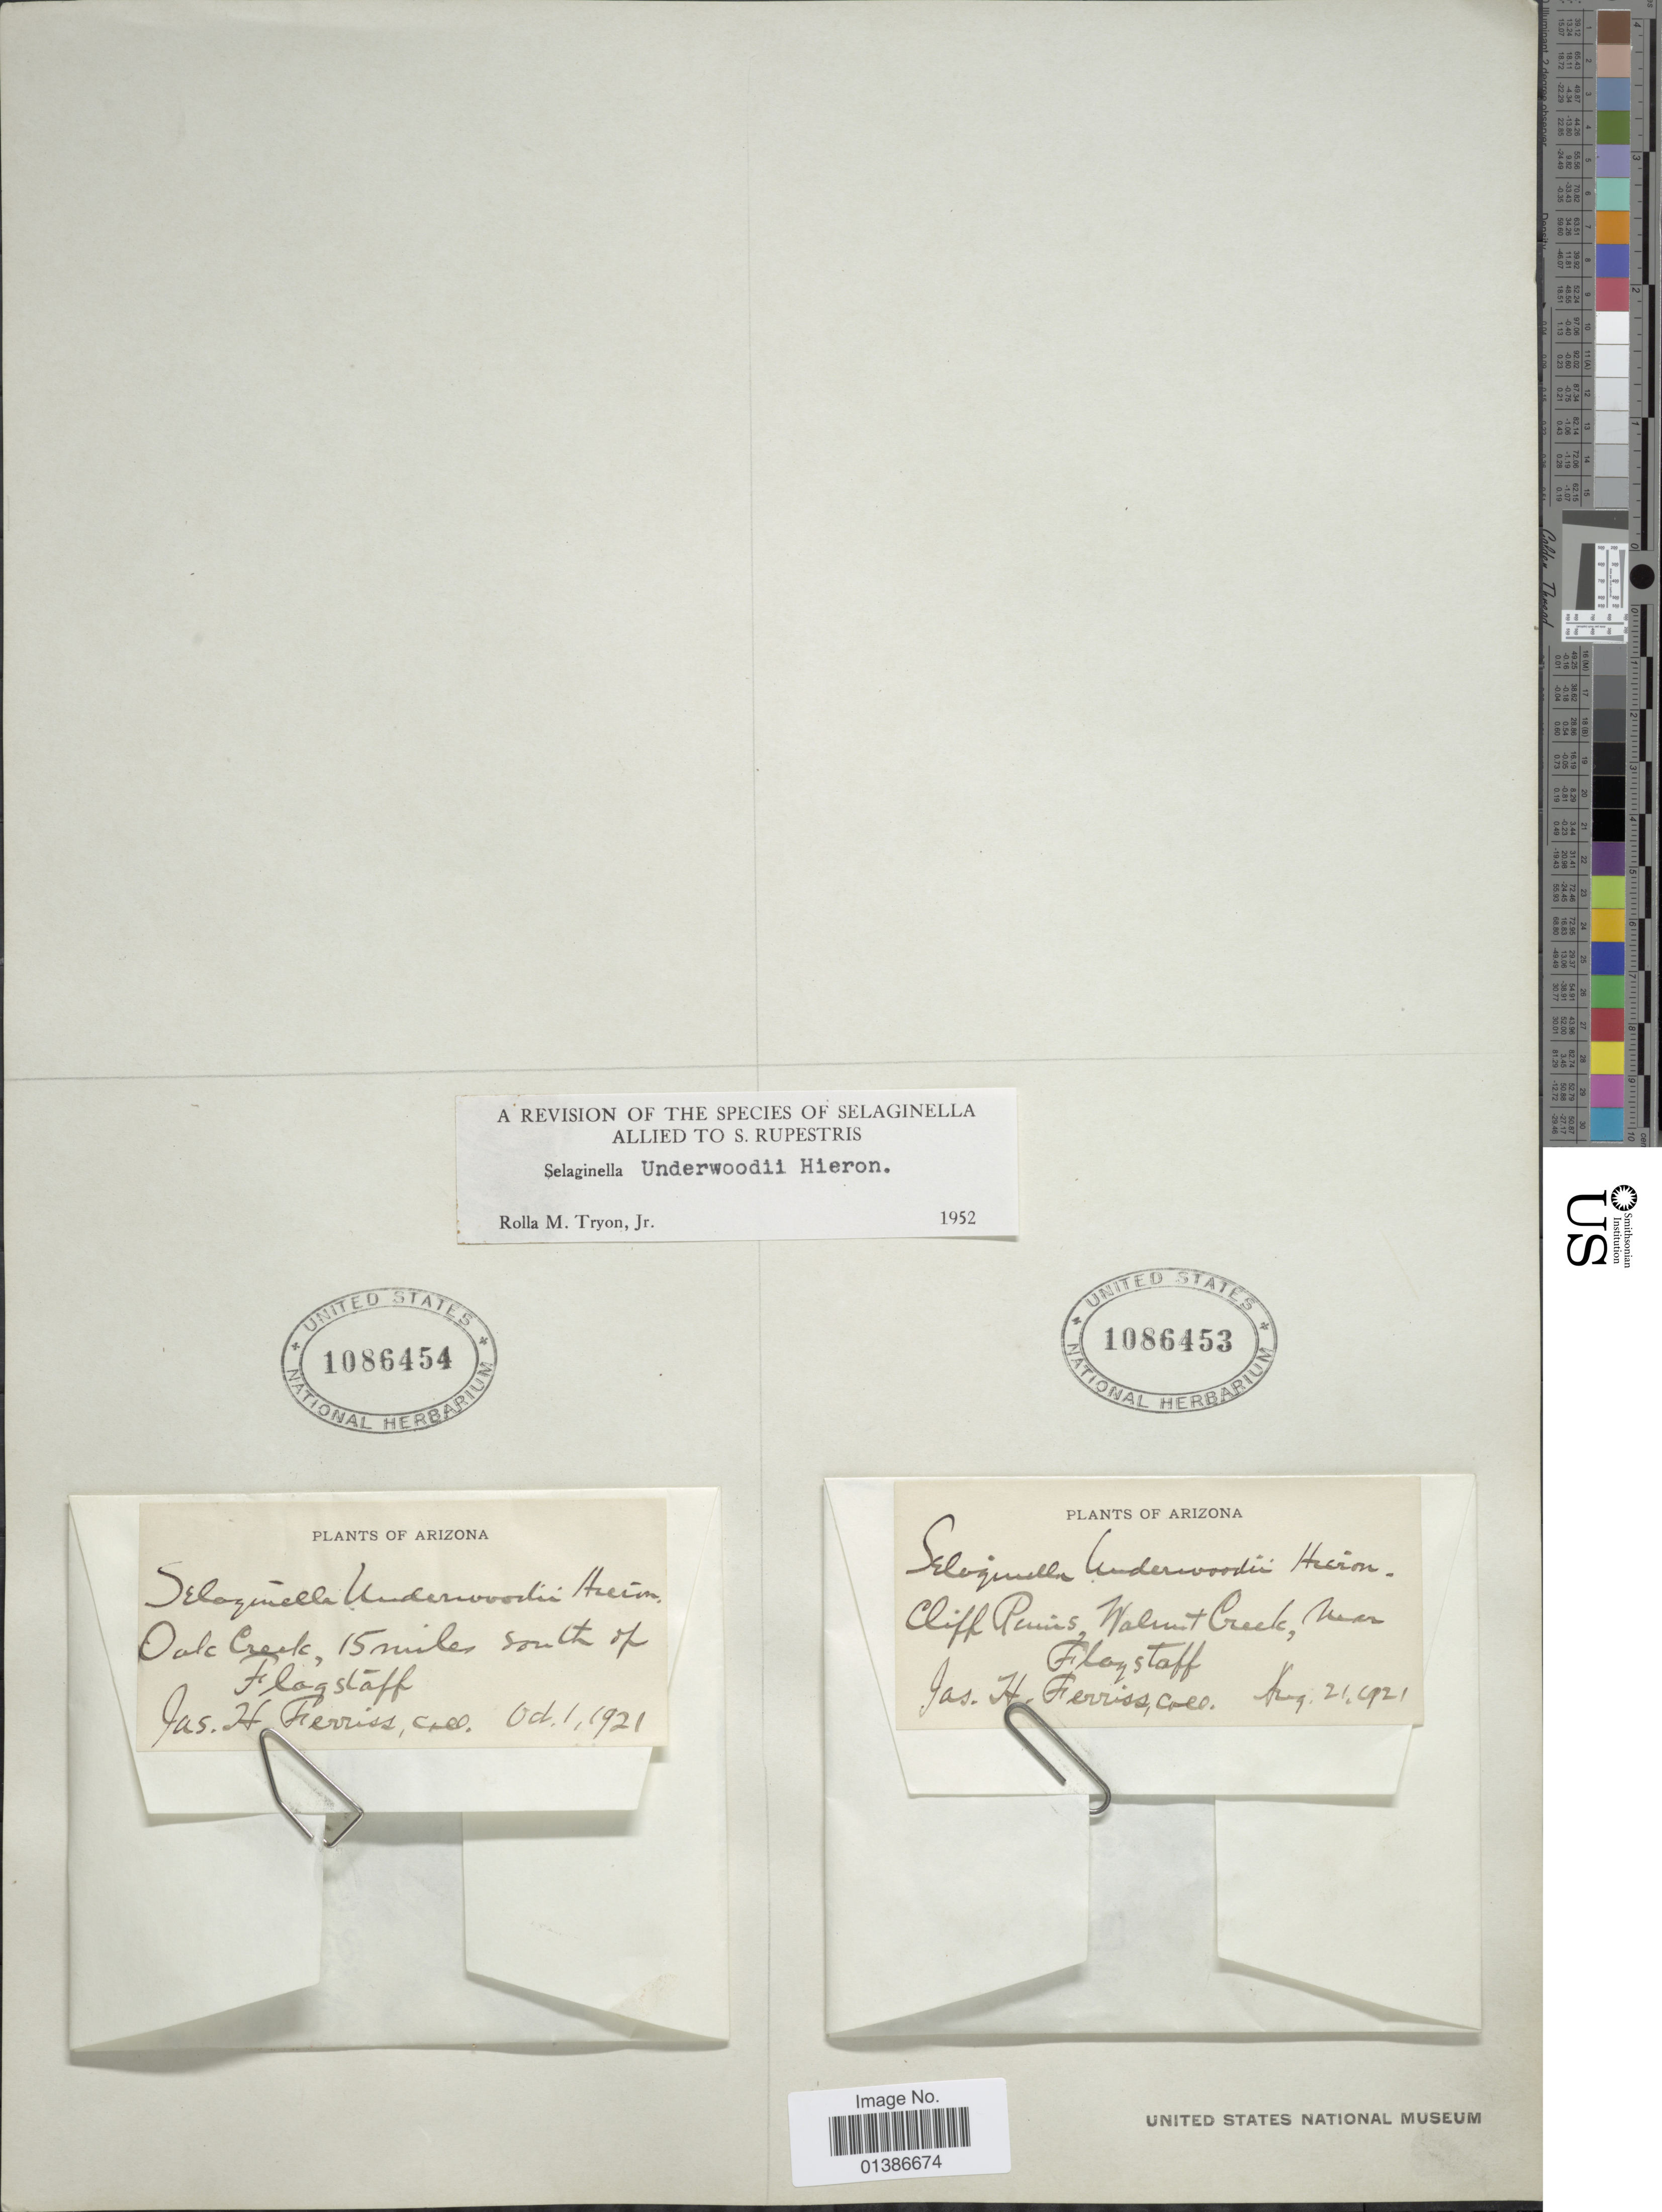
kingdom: Plantae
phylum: Tracheophyta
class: Lycopodiopsida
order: Selaginellales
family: Selaginellaceae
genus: Selaginella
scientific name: Selaginella underwoodii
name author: Hieron.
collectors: J. Ferriss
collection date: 1921-08-21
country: United States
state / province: Arizona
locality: Cliffs Ruins, Walnut Creek, near Flagstaff.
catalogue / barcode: US 1086453